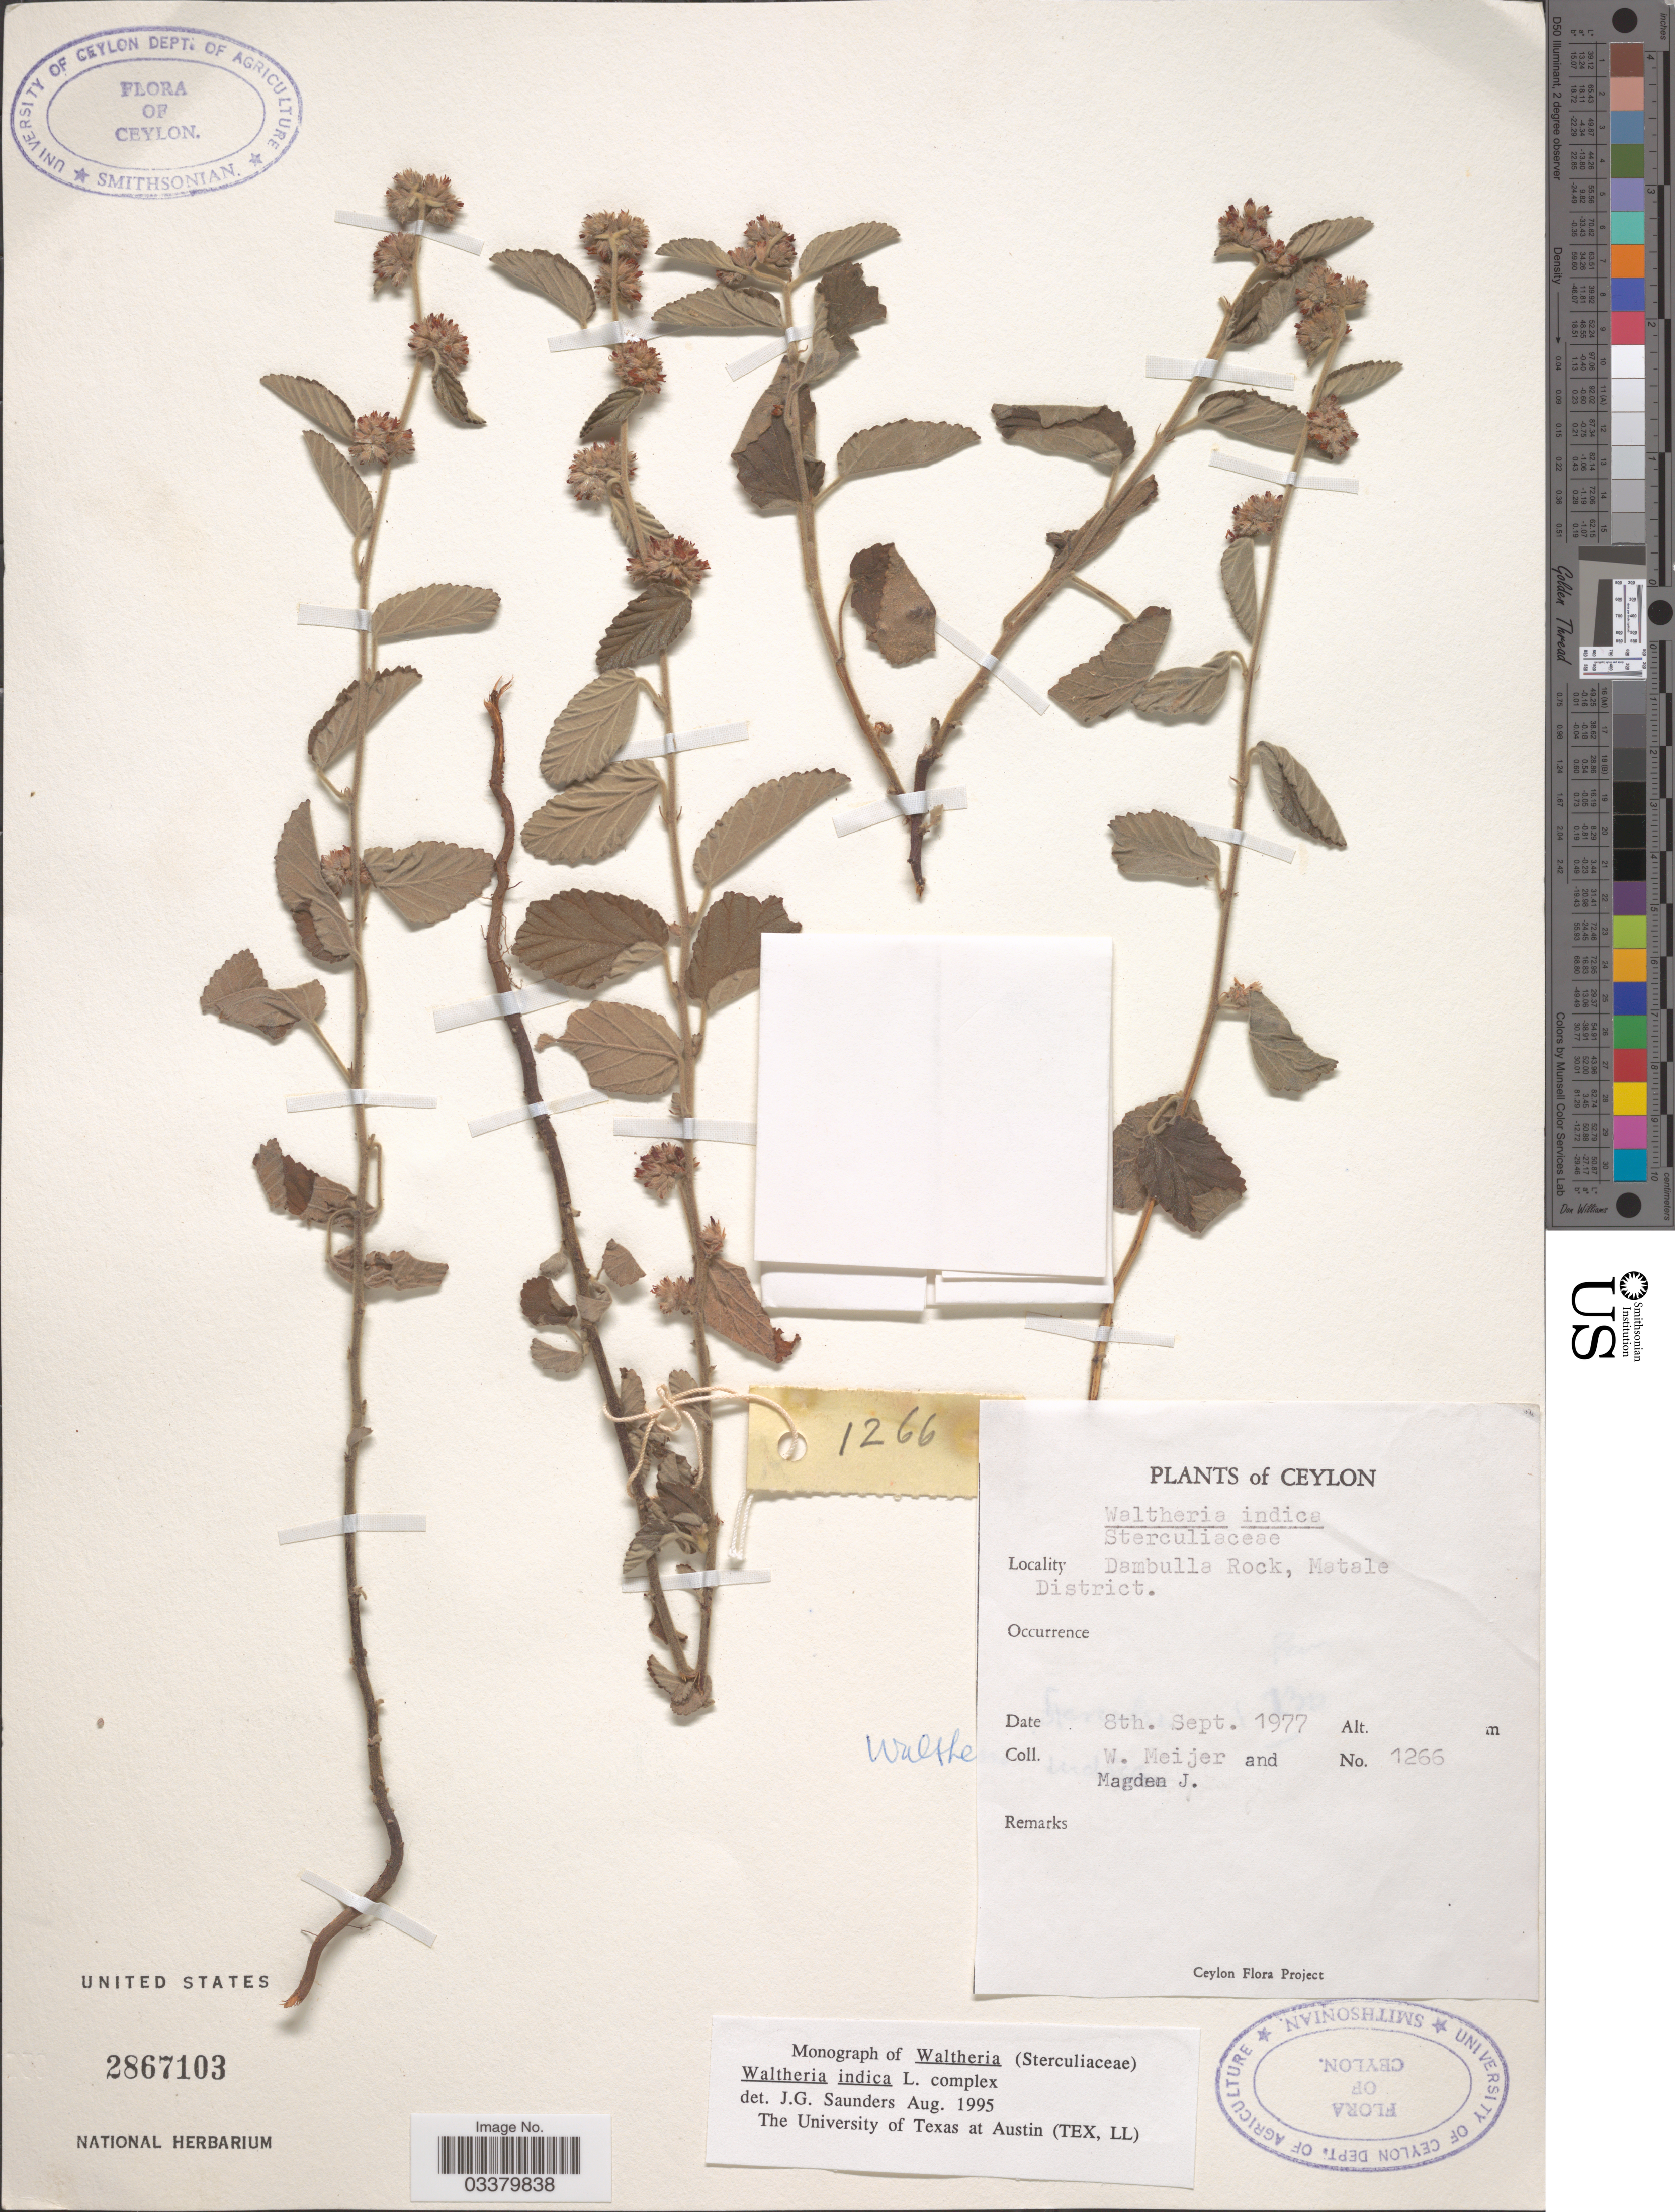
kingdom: Plantae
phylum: Tracheophyta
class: Magnoliopsida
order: Malvales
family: Malvaceae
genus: Waltheria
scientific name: Waltheria indica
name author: L.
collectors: W. Meijer & J. Magden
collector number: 1266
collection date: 1977-09-08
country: Sri Lanka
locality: Ceylon, Dambulla Rock, Matale District.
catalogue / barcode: US 2867103